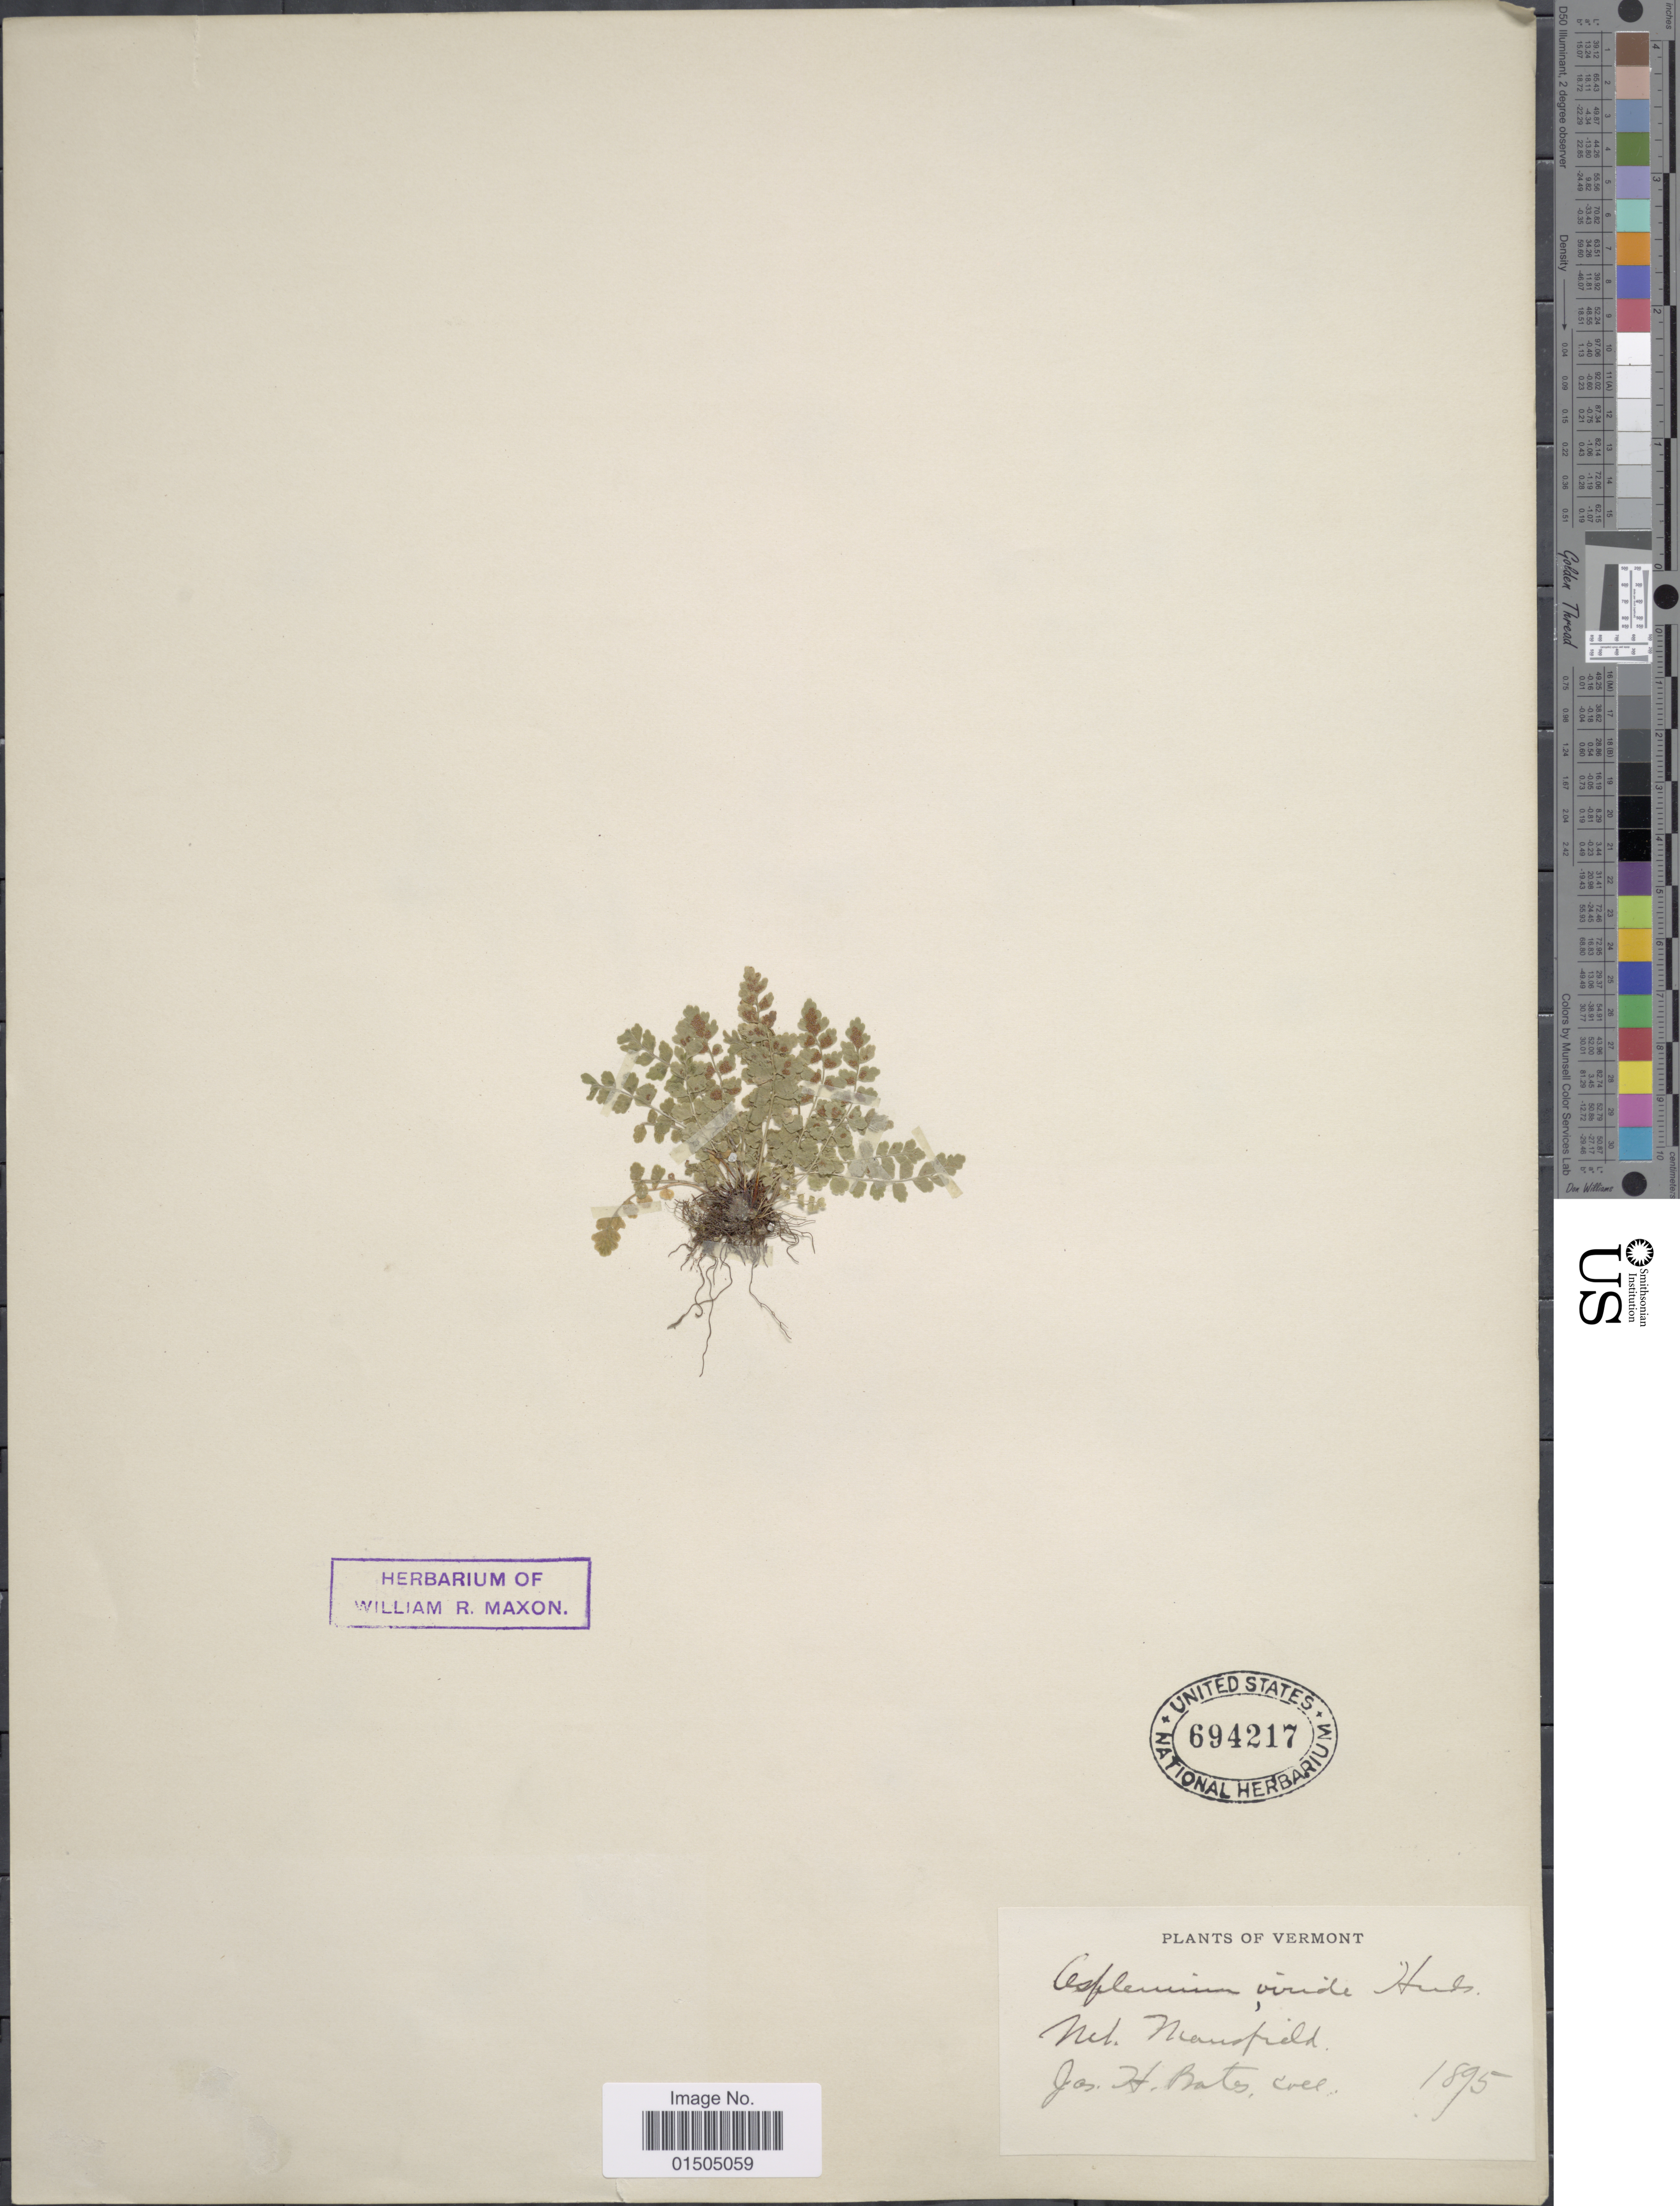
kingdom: Plantae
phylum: Tracheophyta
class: Polypodiopsida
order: Polypodiales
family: Aspleniaceae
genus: Asplenium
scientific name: Asplenium trichomanes-ramosum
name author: L.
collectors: J. Bates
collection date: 1895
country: United States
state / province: Vermont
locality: Mt. Mansfield.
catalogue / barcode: US 694217